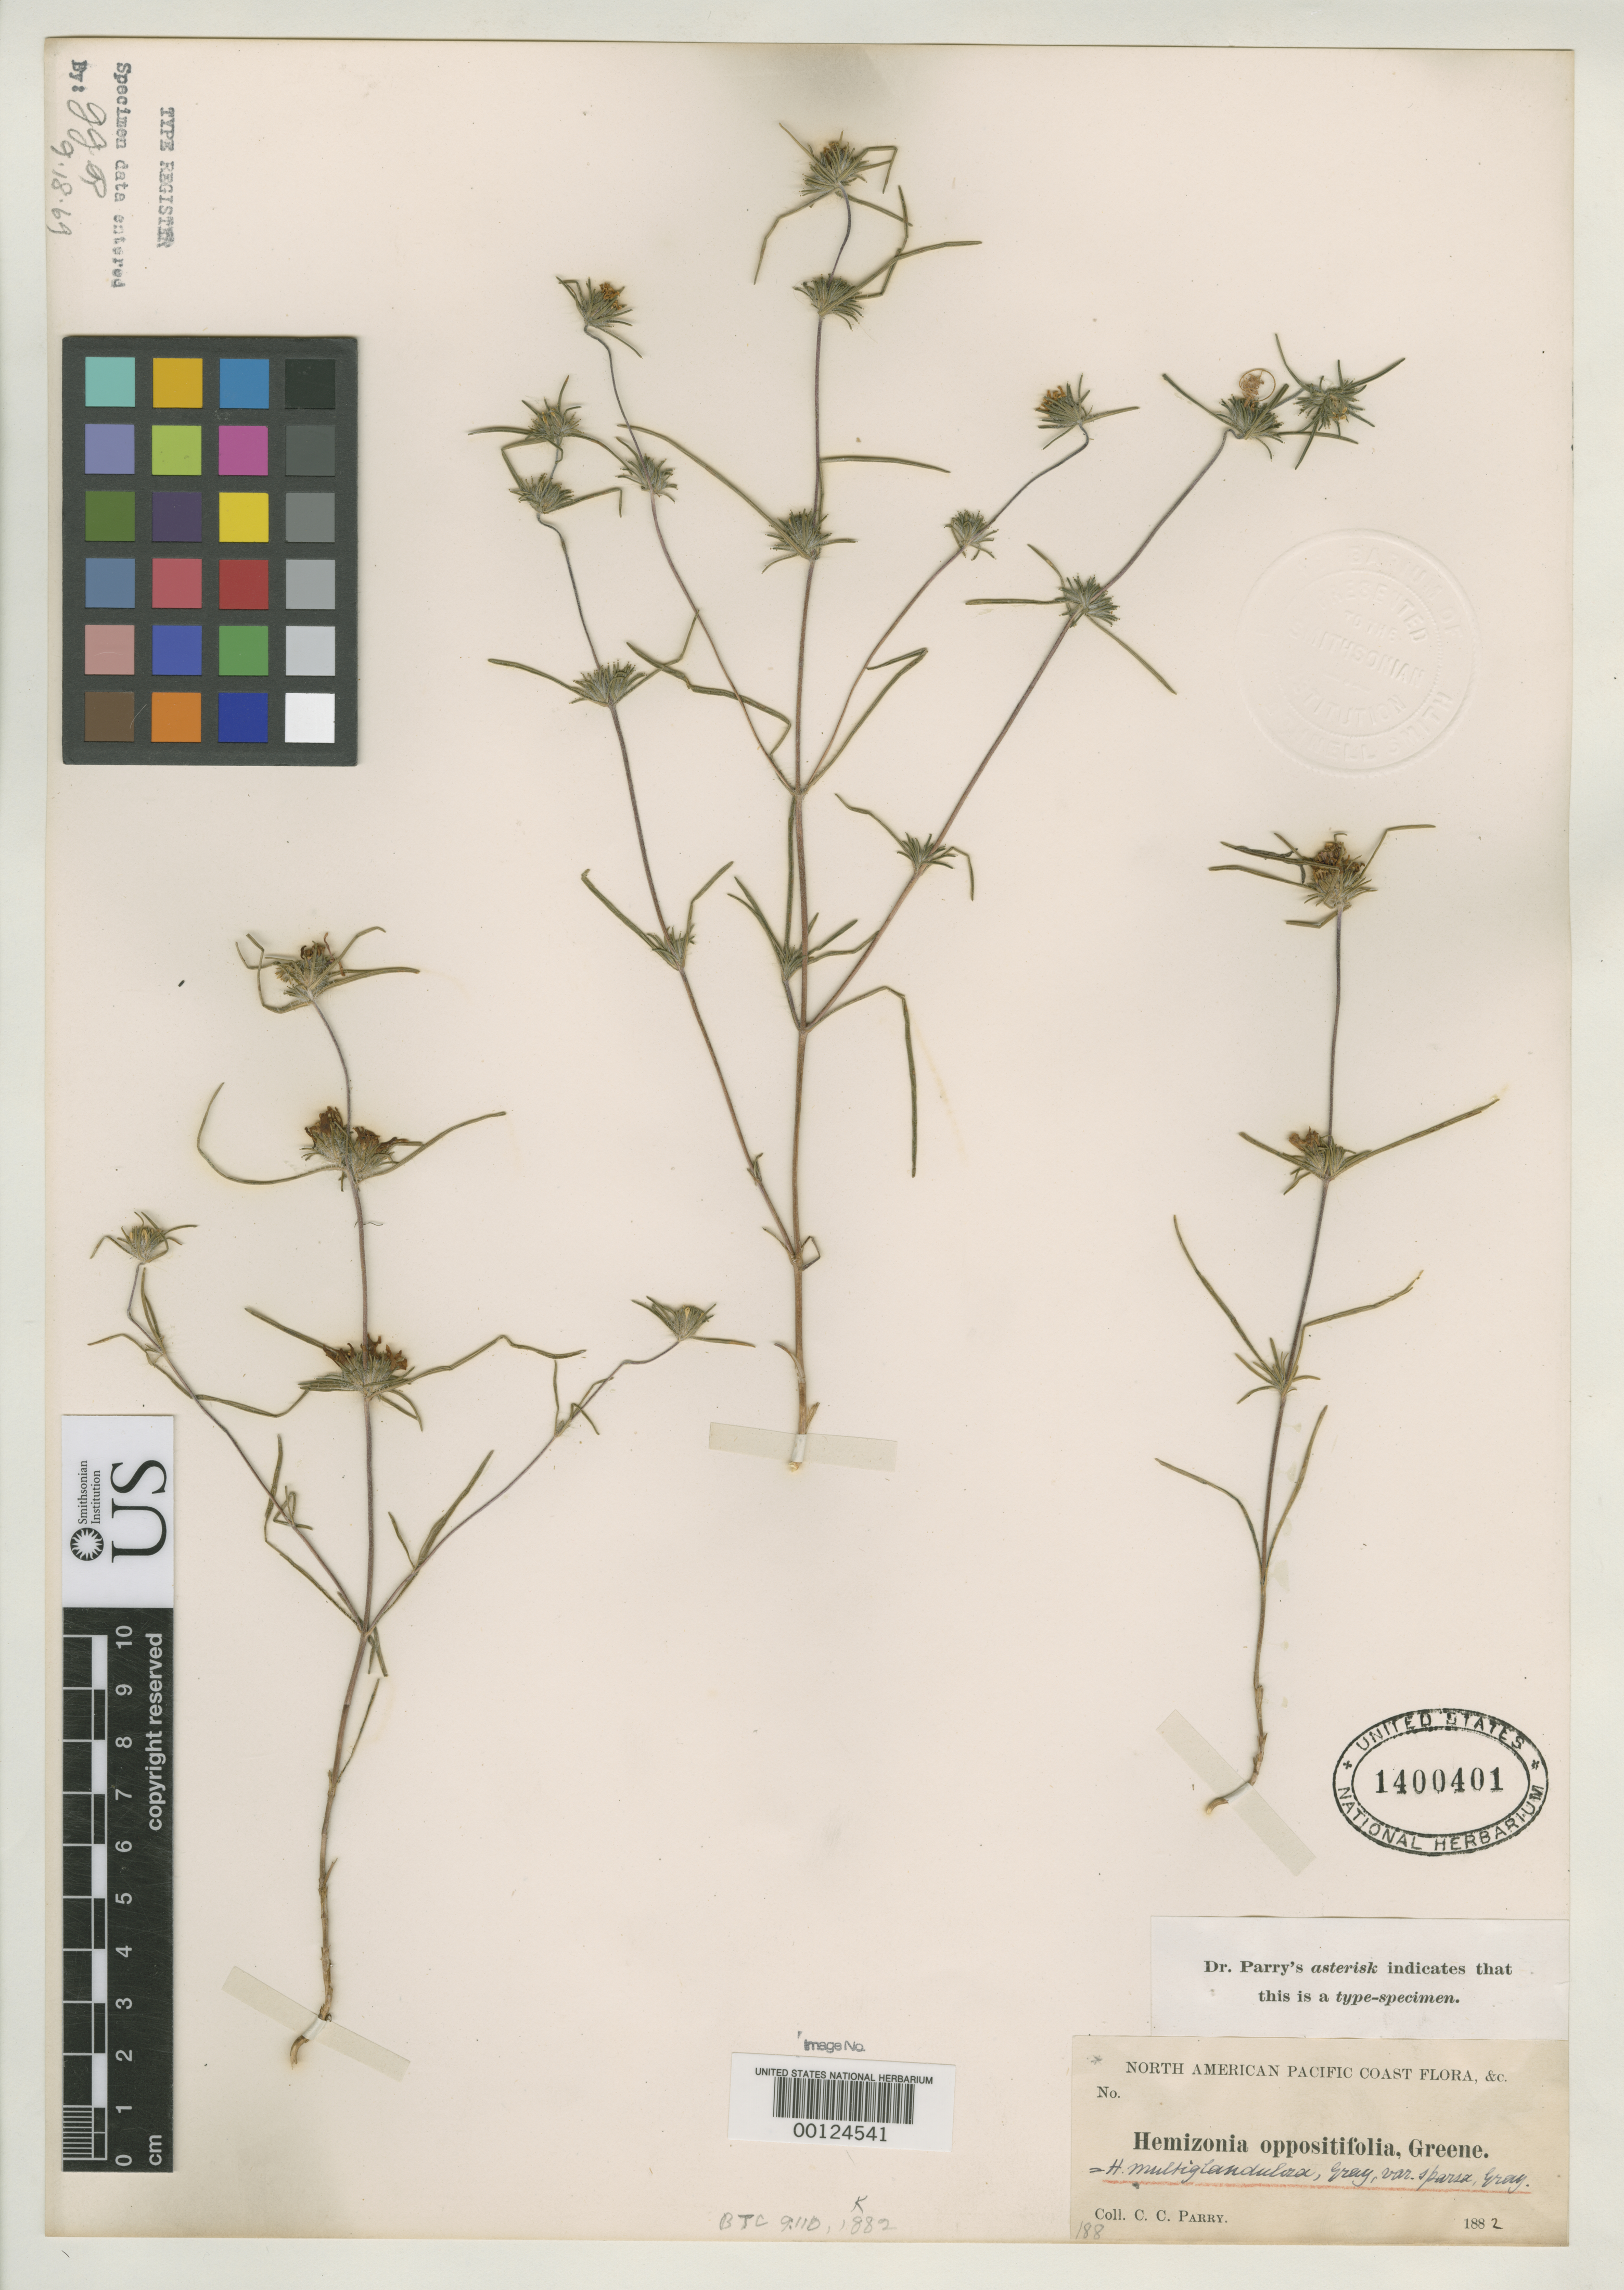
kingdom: Plantae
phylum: Tracheophyta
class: Magnoliopsida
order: Asterales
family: Asteraceae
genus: Hemizonia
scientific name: Hemizonia oppositifolia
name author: Greene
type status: Type Collection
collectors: C. C. Parry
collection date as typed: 30 May 1882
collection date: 1882-05-30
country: United States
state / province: California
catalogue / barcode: US 1400401